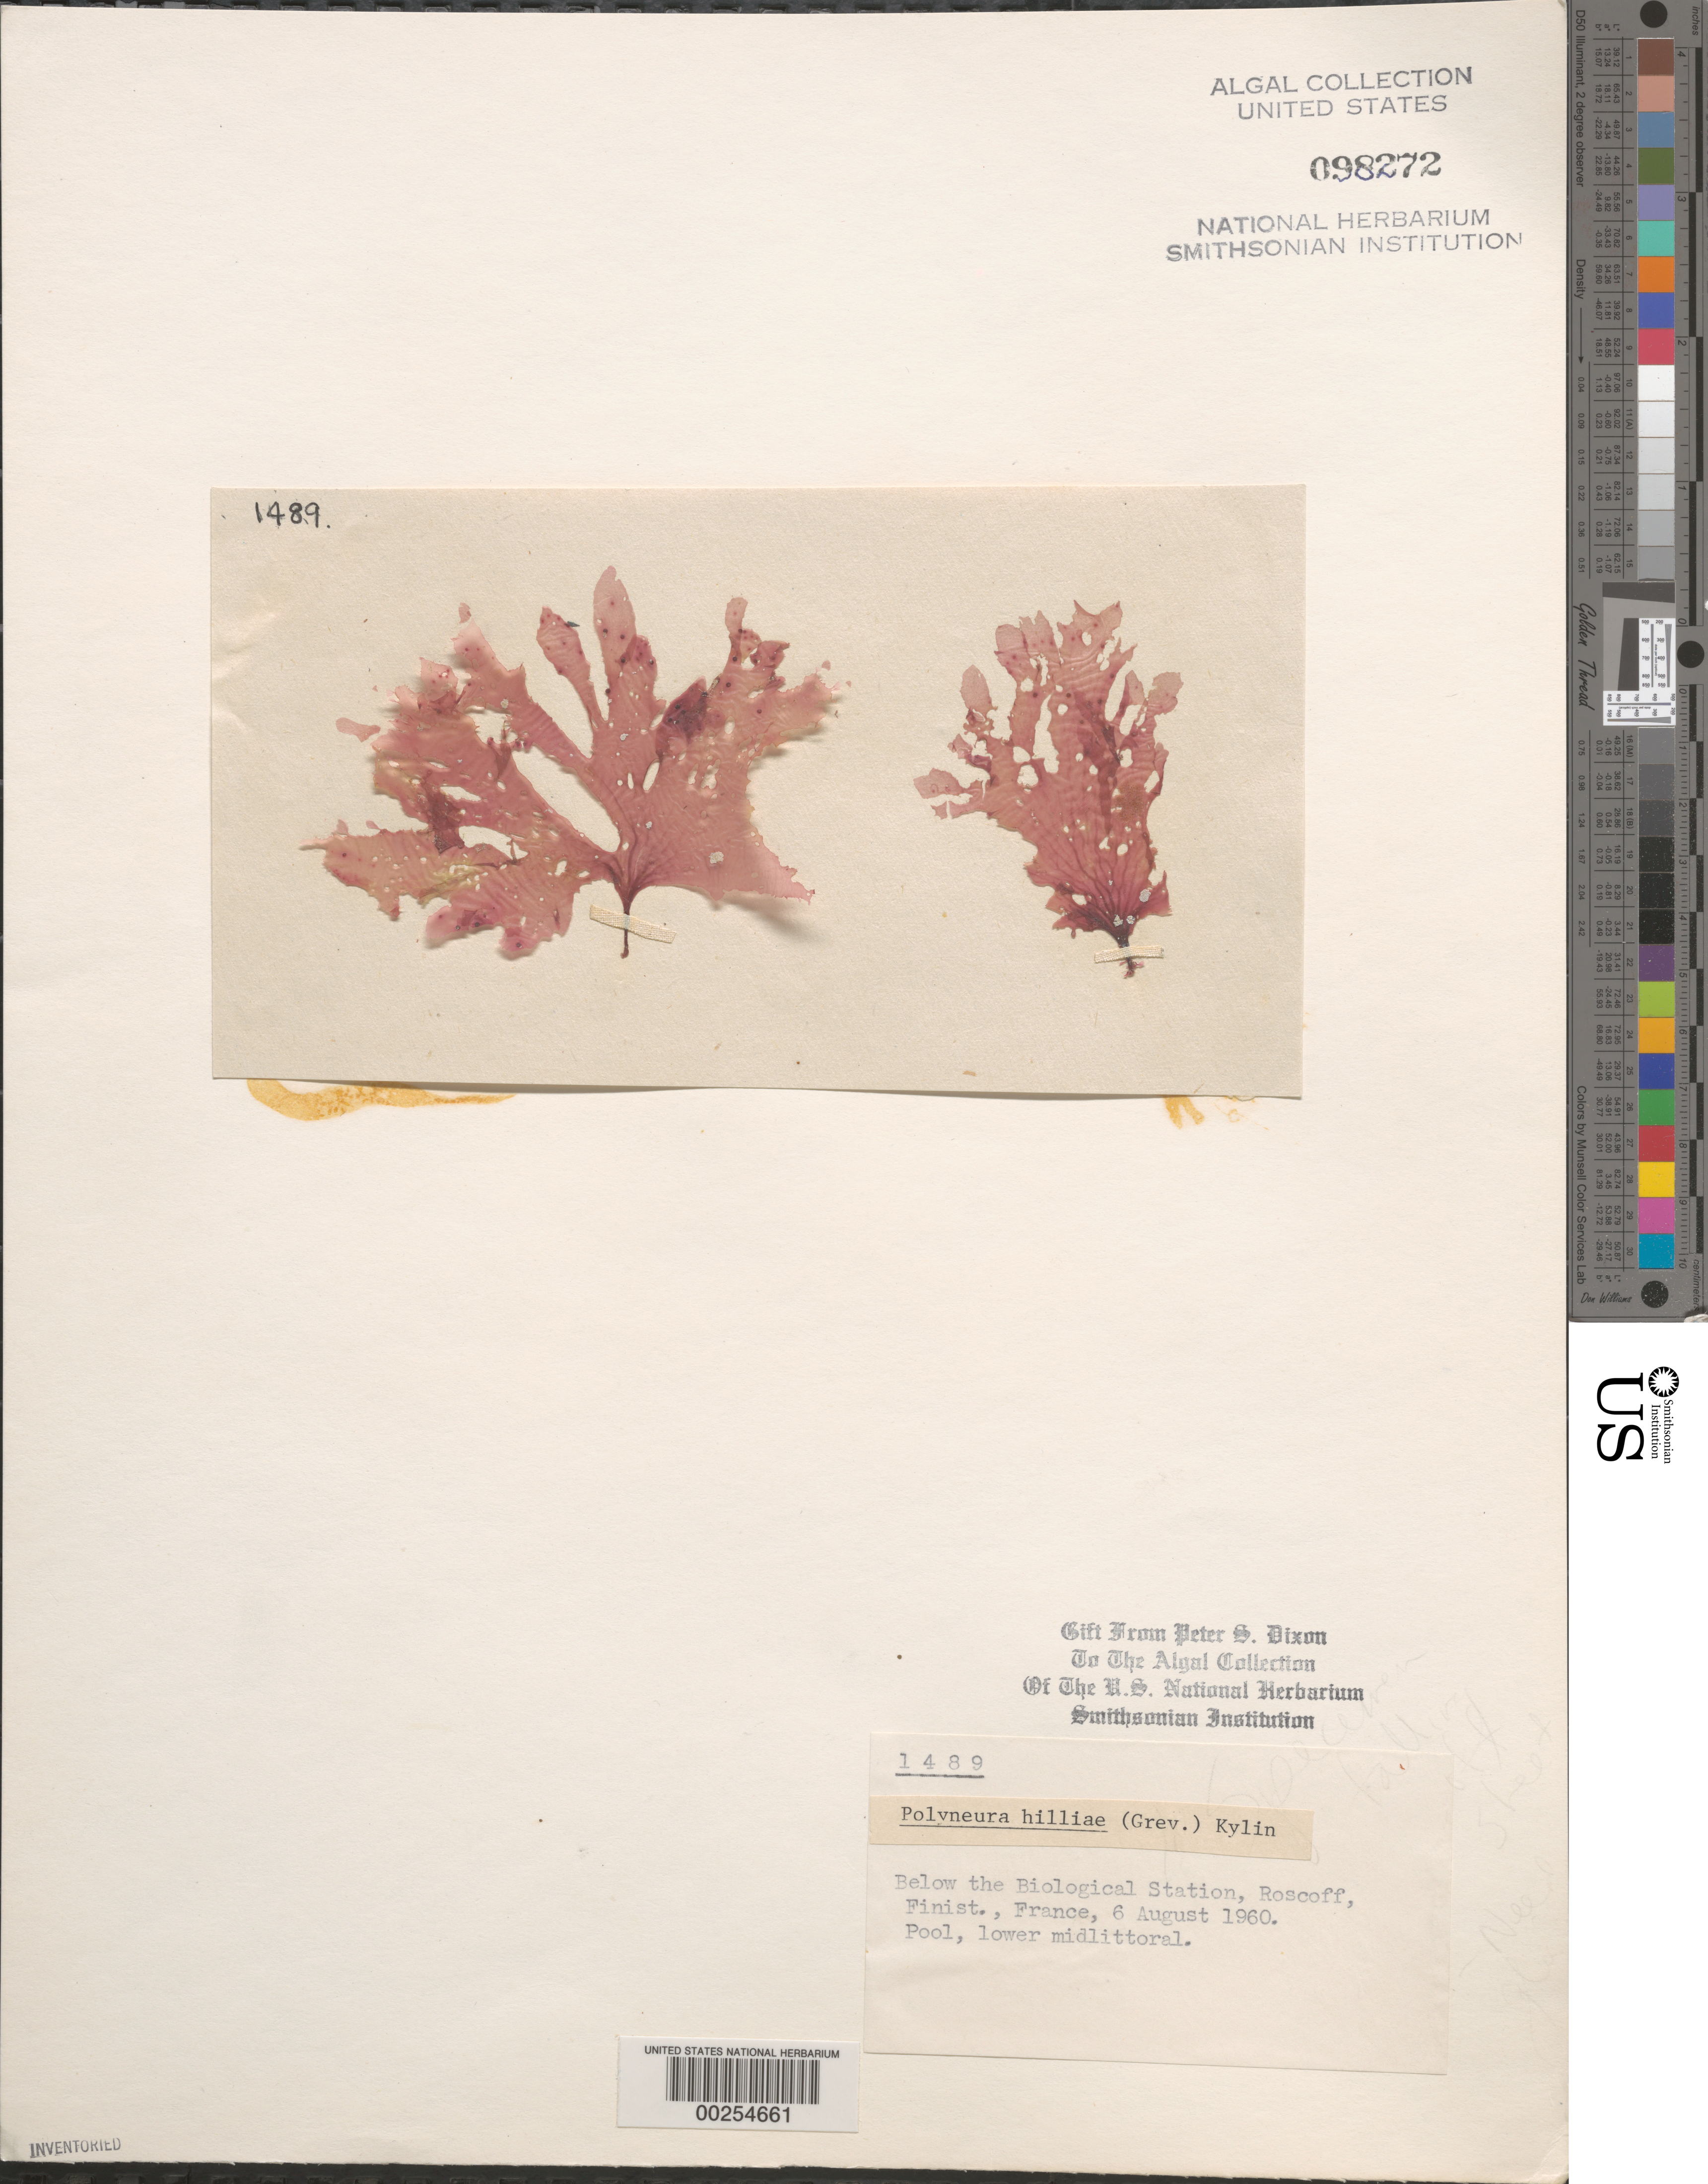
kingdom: Plantae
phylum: Rhodophyta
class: Florideophyceae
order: Ceramiales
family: Delesseriaceae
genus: Polyneura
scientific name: Polyneura bonnemaisonii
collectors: P. S. Dixon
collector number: PSD 1489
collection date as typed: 06 Aug 1960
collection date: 1960-08-06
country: France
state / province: Bretagne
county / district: Finistère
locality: Roscoff, below the biological station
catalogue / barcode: US 98272